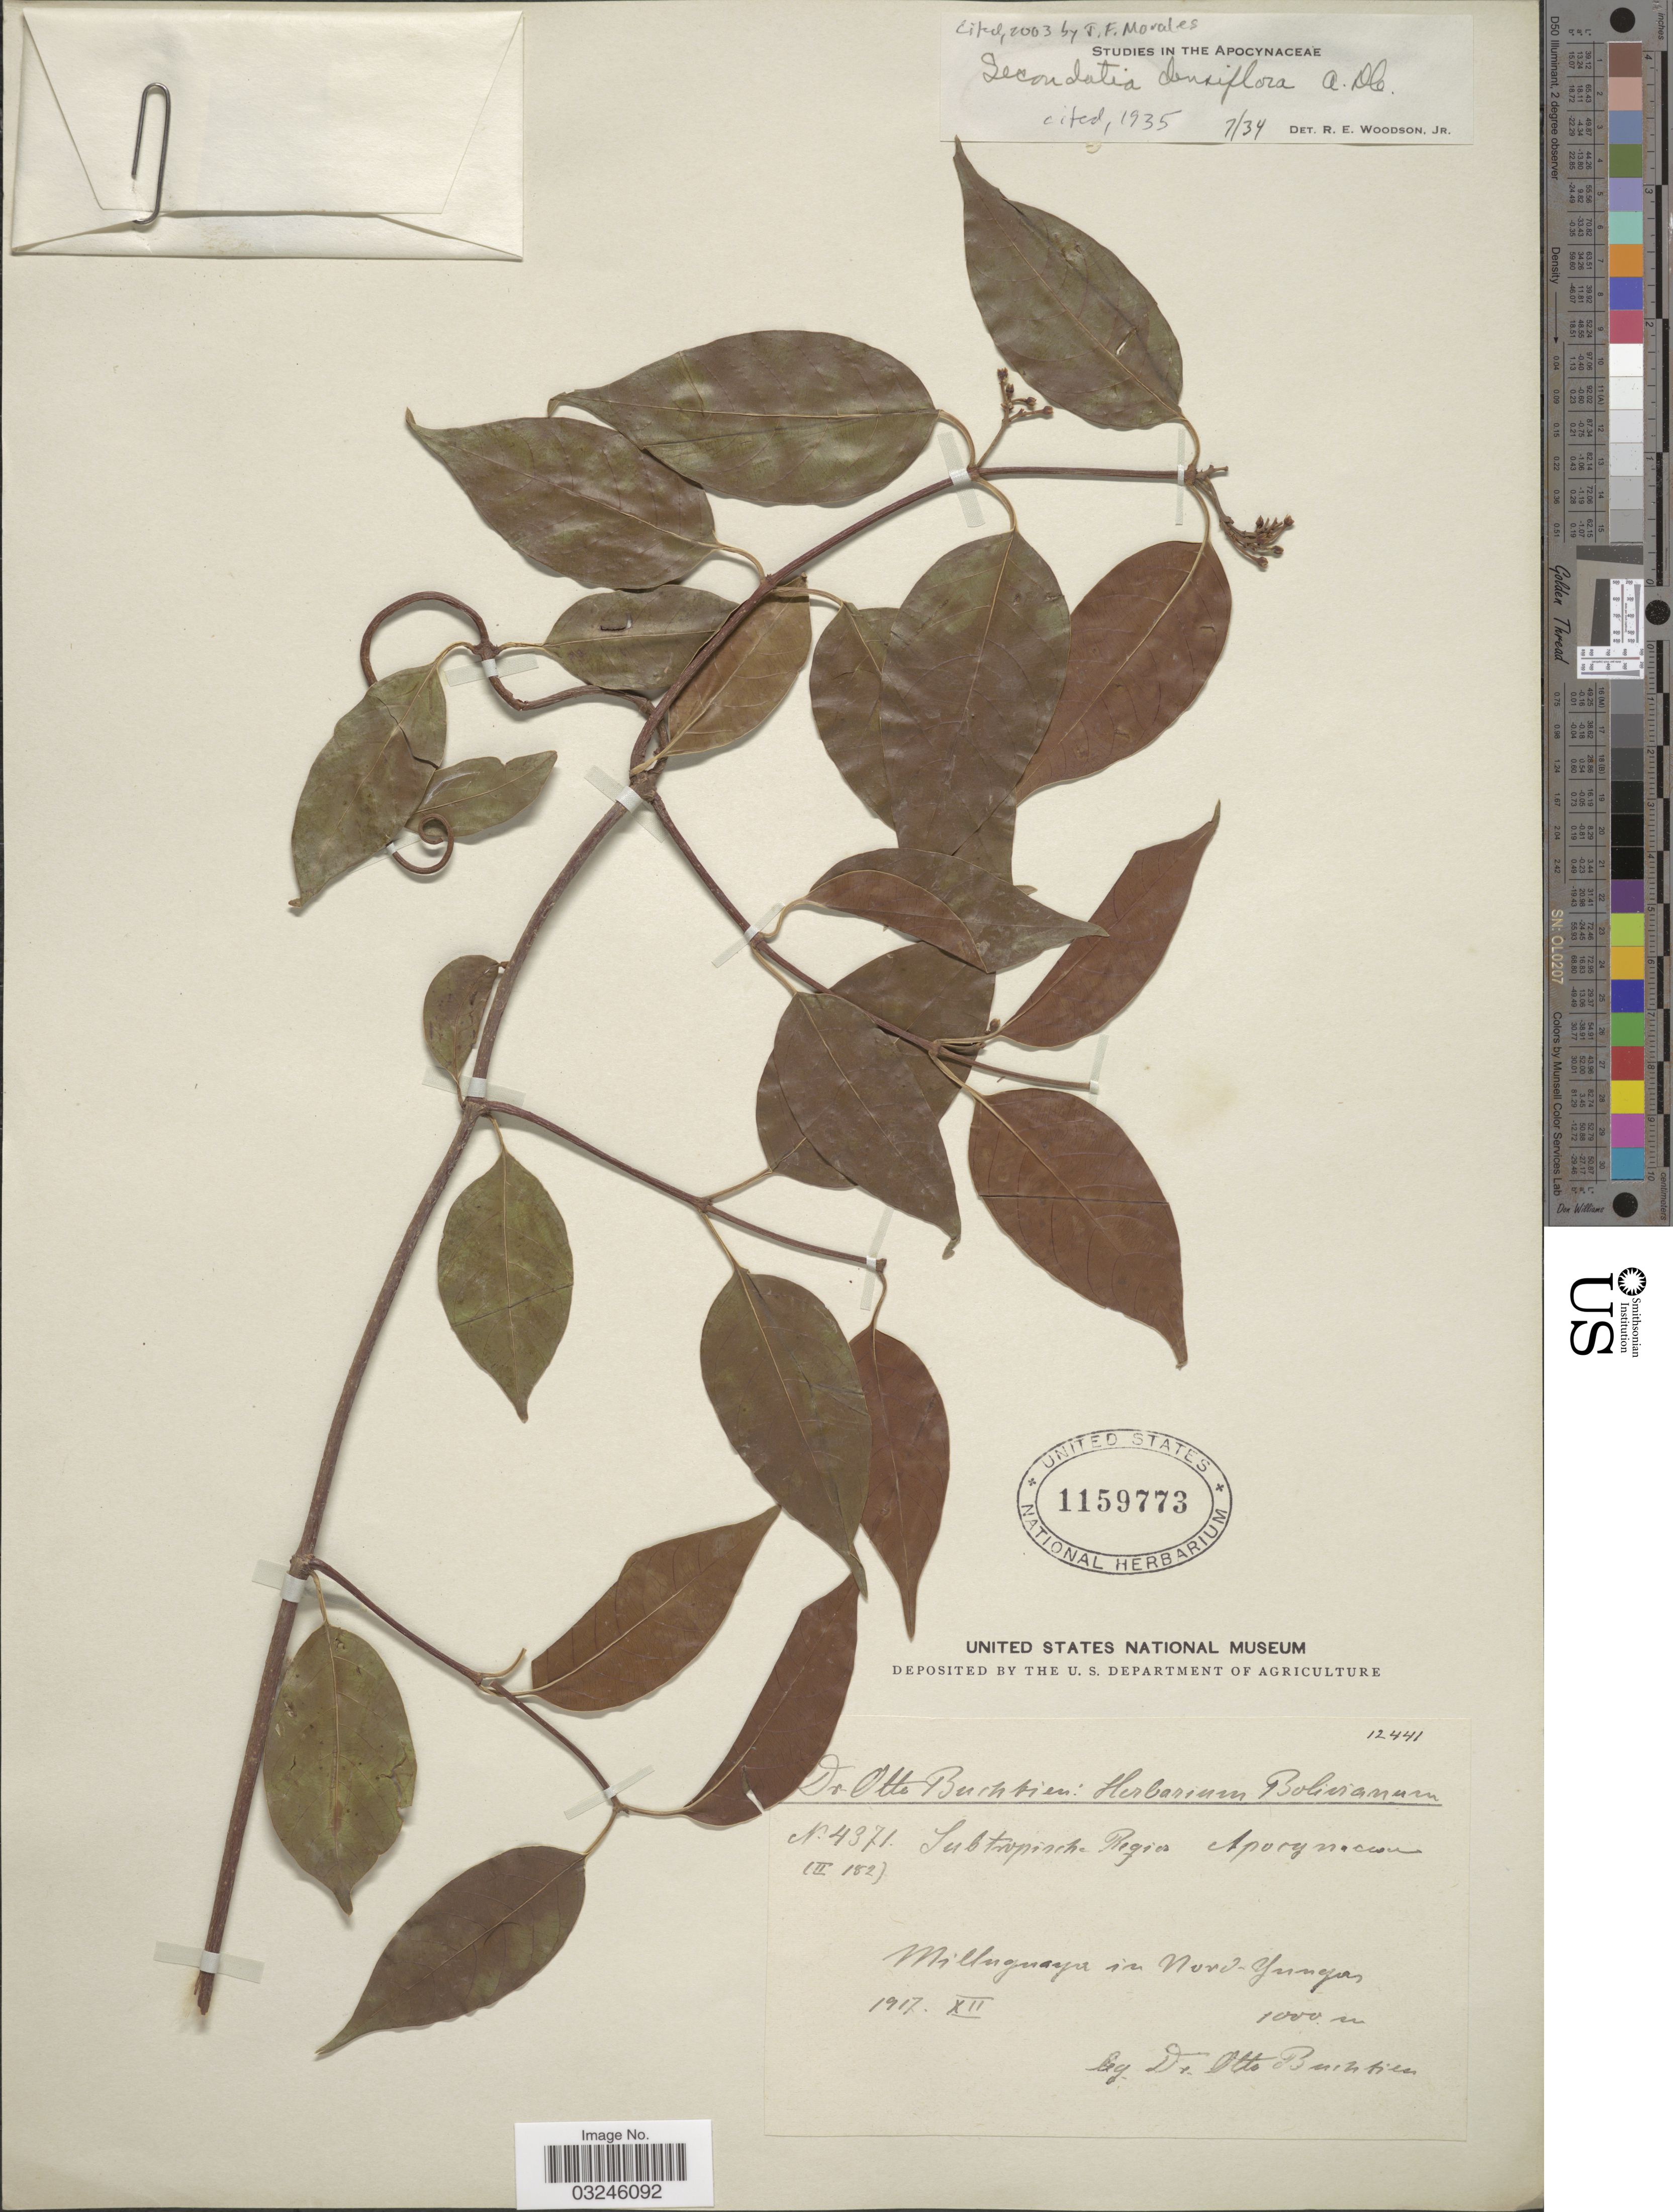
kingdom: Plantae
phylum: Tracheophyta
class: Magnoliopsida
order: Gentianales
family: Apocynaceae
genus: Secondatia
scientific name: Secondatia densiflora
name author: A. DC.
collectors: O. Buchtien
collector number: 4371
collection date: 1917-12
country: Bolivia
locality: Subtropische Region. Milluguayas in Nord-Yungas.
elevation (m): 1000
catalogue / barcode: US 1159773